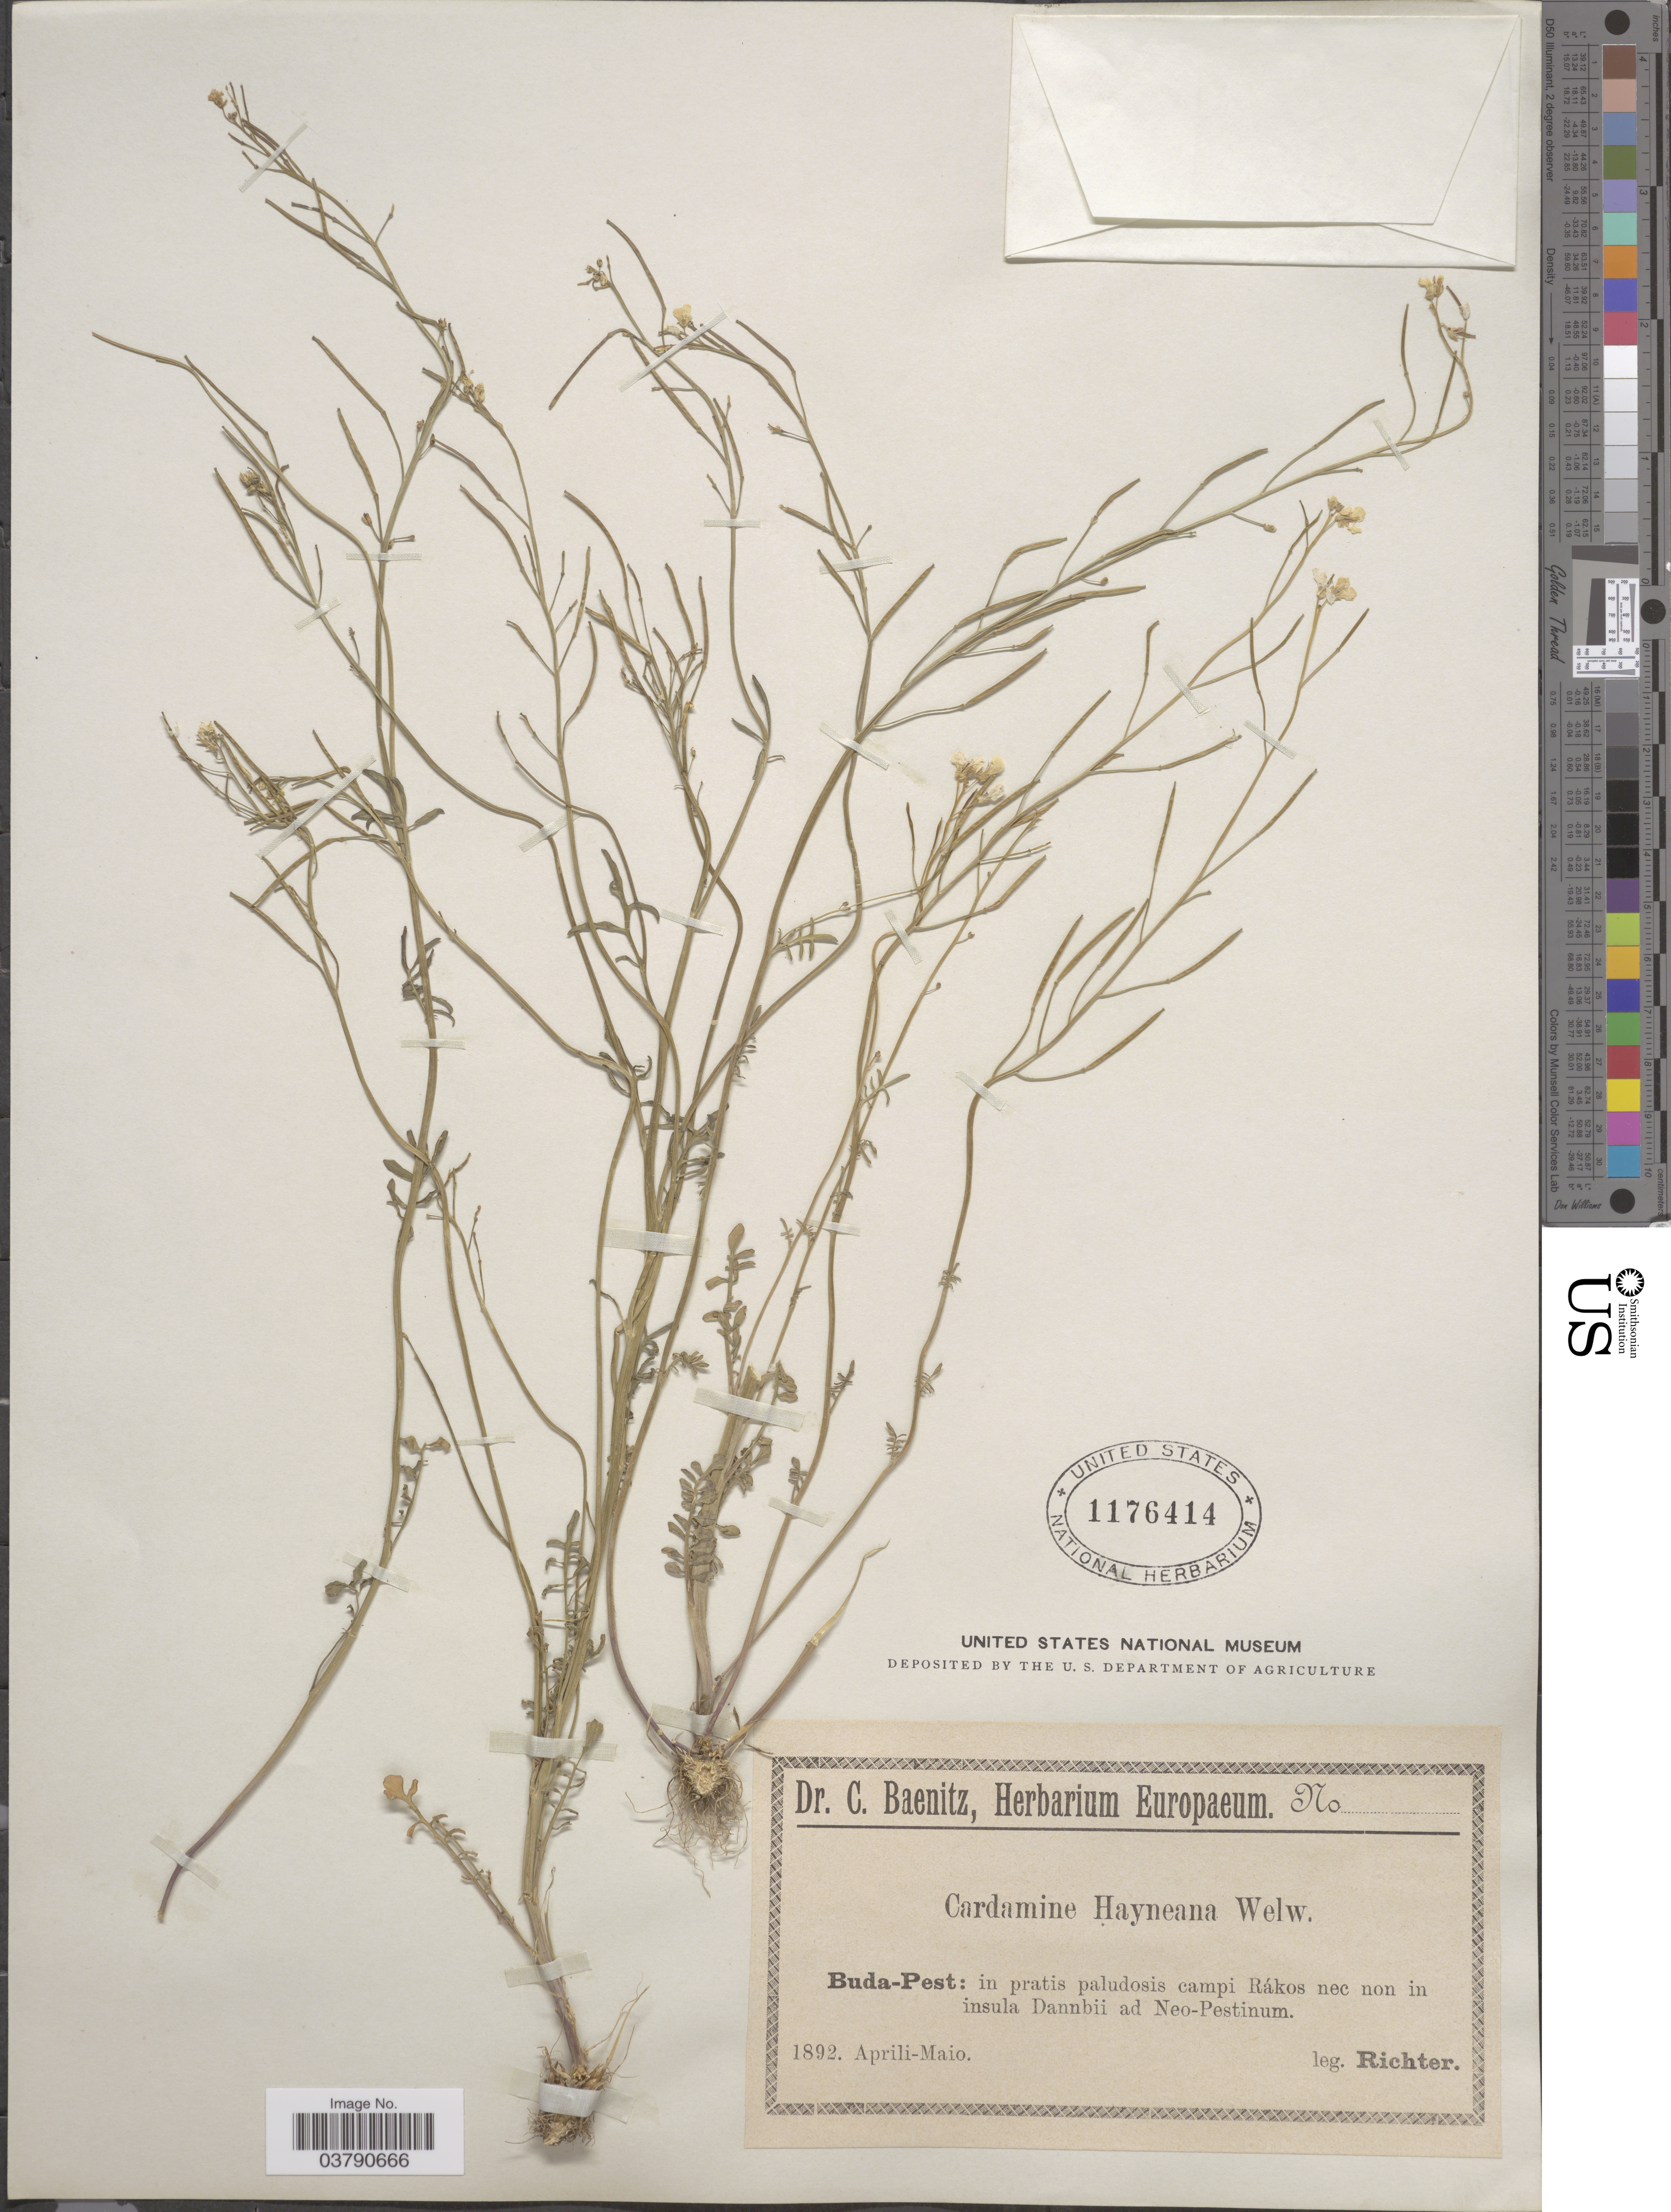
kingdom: Plantae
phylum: Tracheophyta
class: Magnoliopsida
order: Brassicales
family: Brassicaceae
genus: Cardamine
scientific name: Cardamine hayneana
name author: Welw. ex Rchb.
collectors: -- Richter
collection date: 1892-04/1892-05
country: Hungary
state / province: Budapest, Capital District of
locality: Buda-Pest: in pratis paludosis campi Rákos nec non in insula Dannbii ad Neo-Pestinum.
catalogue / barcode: US 1176414